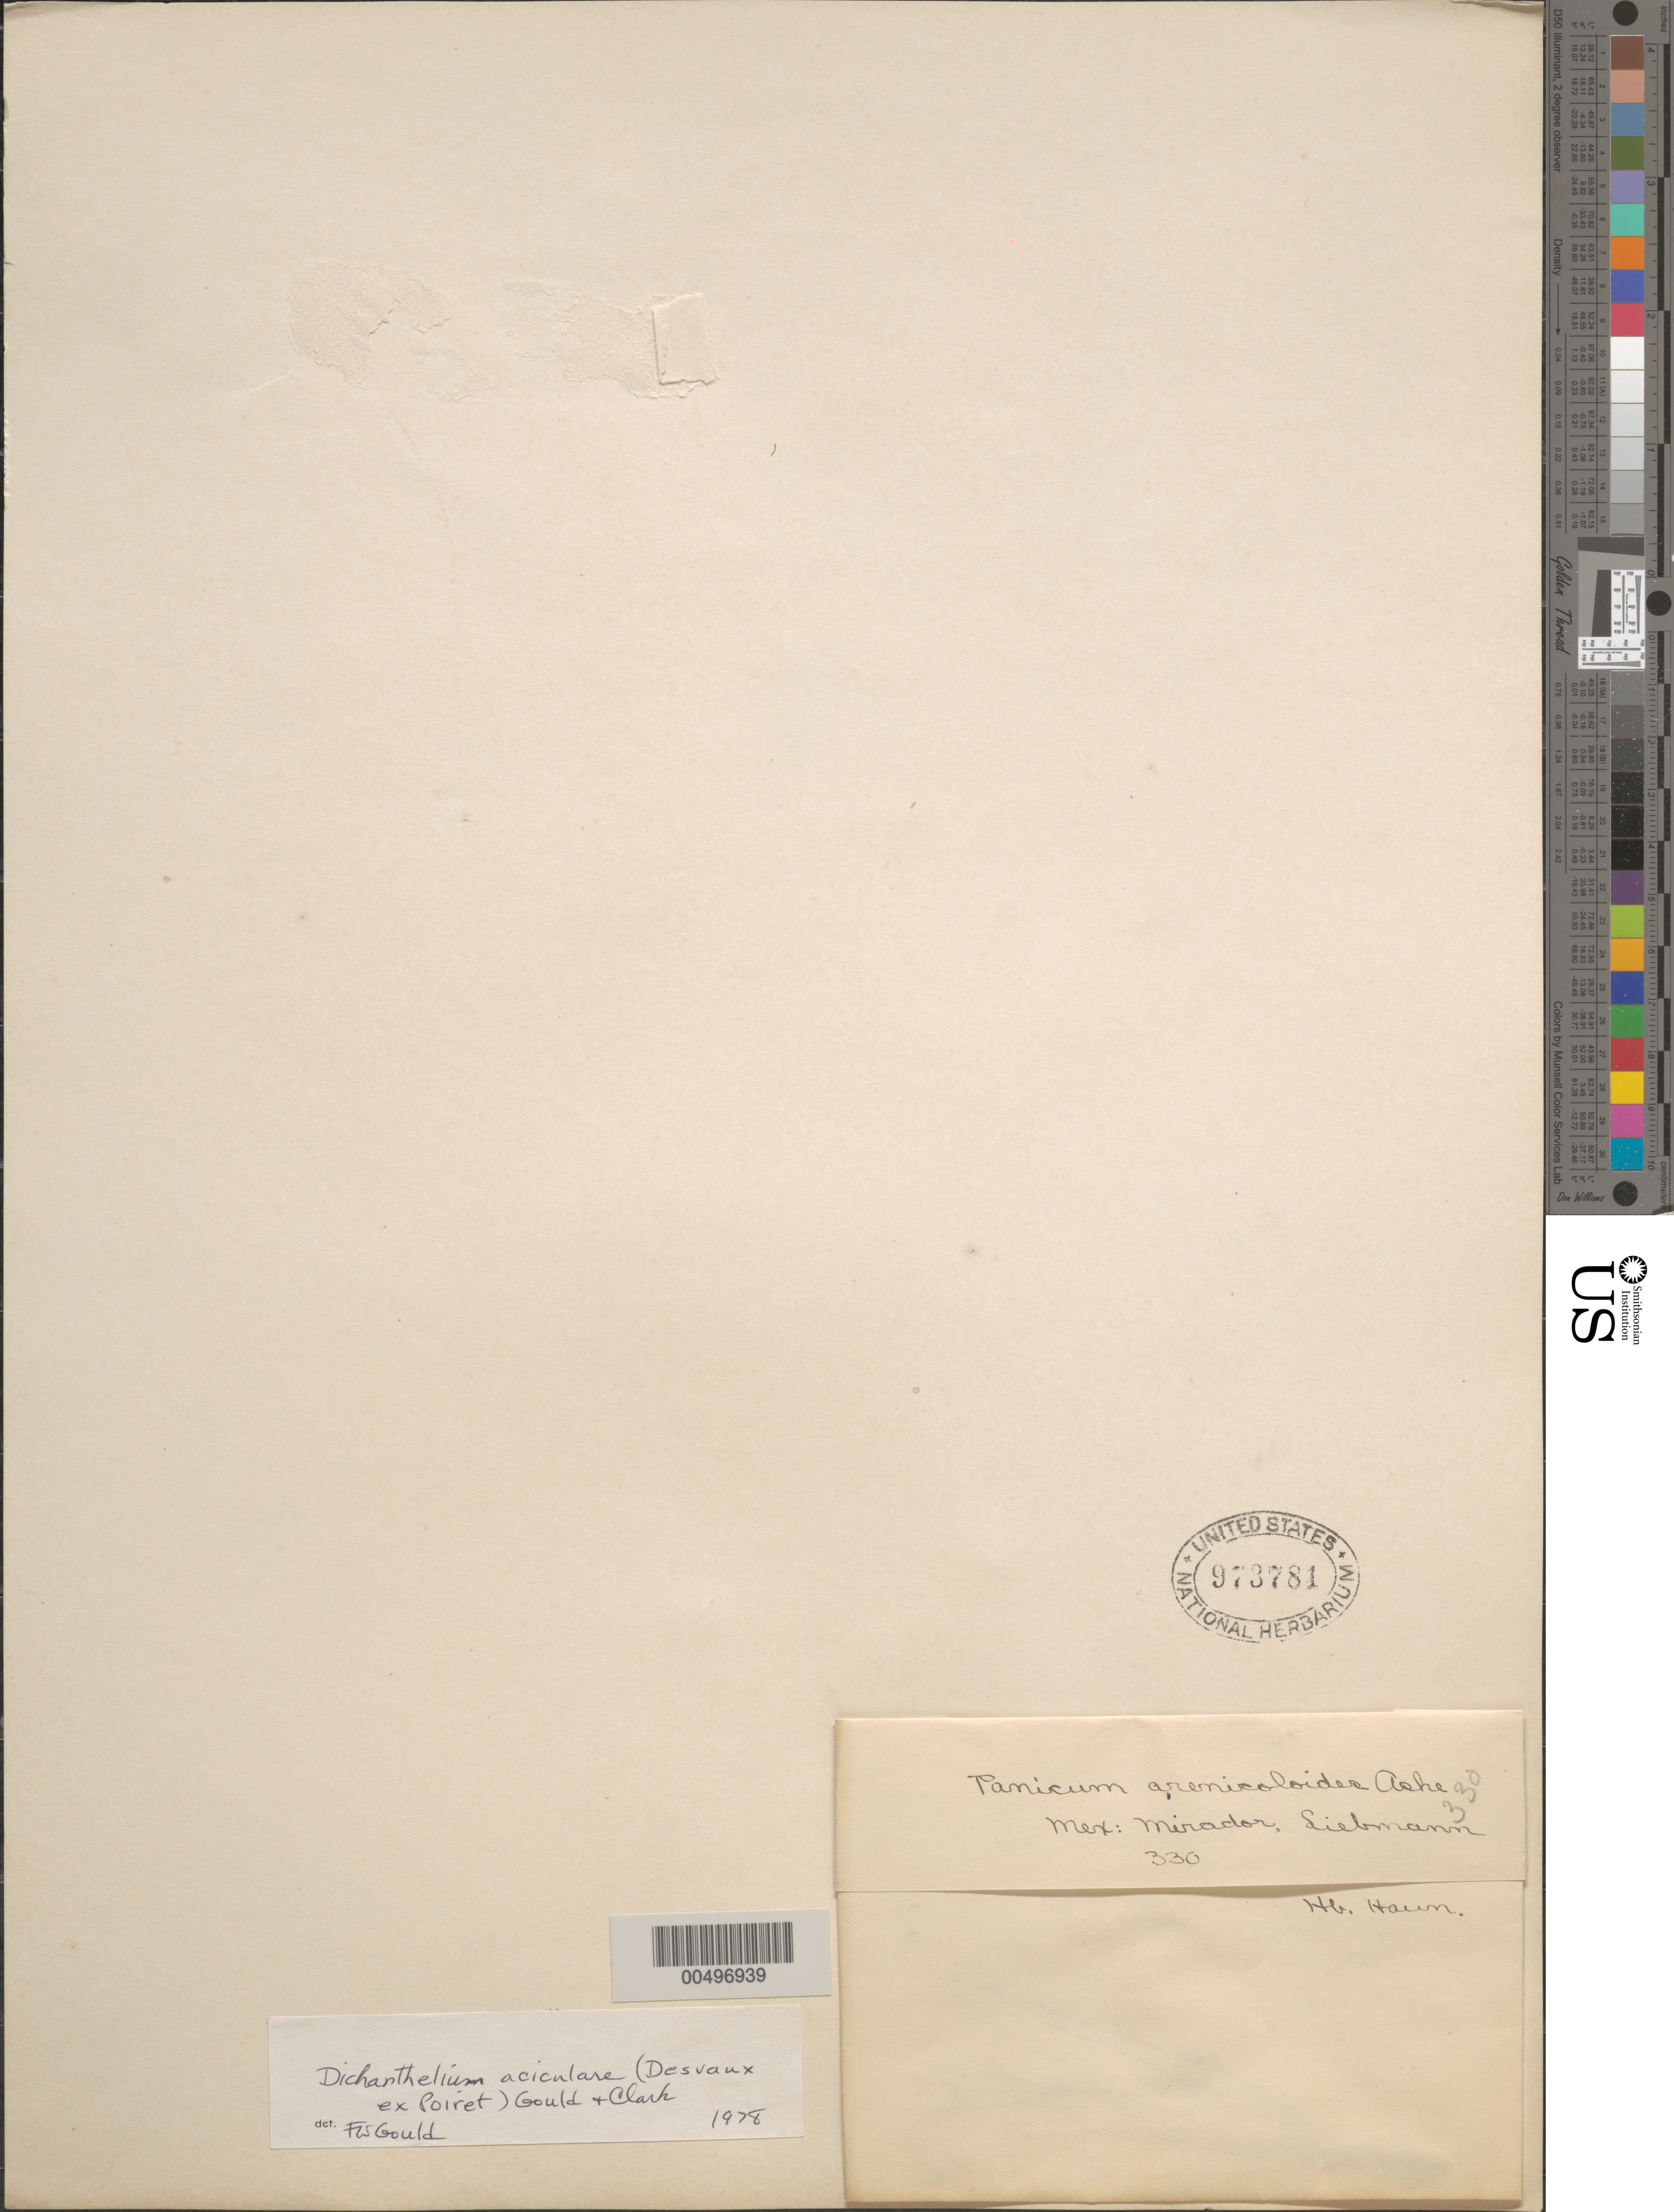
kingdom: Plantae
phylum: Tracheophyta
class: Liliopsida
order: Poales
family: Poaceae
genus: Dichanthelium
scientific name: Dichanthelium aciculare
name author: (Desv. ex Poir.) Gould & C.A. Clark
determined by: Gould, F. W.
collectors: F. M. Liebmann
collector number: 330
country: Mexico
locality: Mirador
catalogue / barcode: US 973781